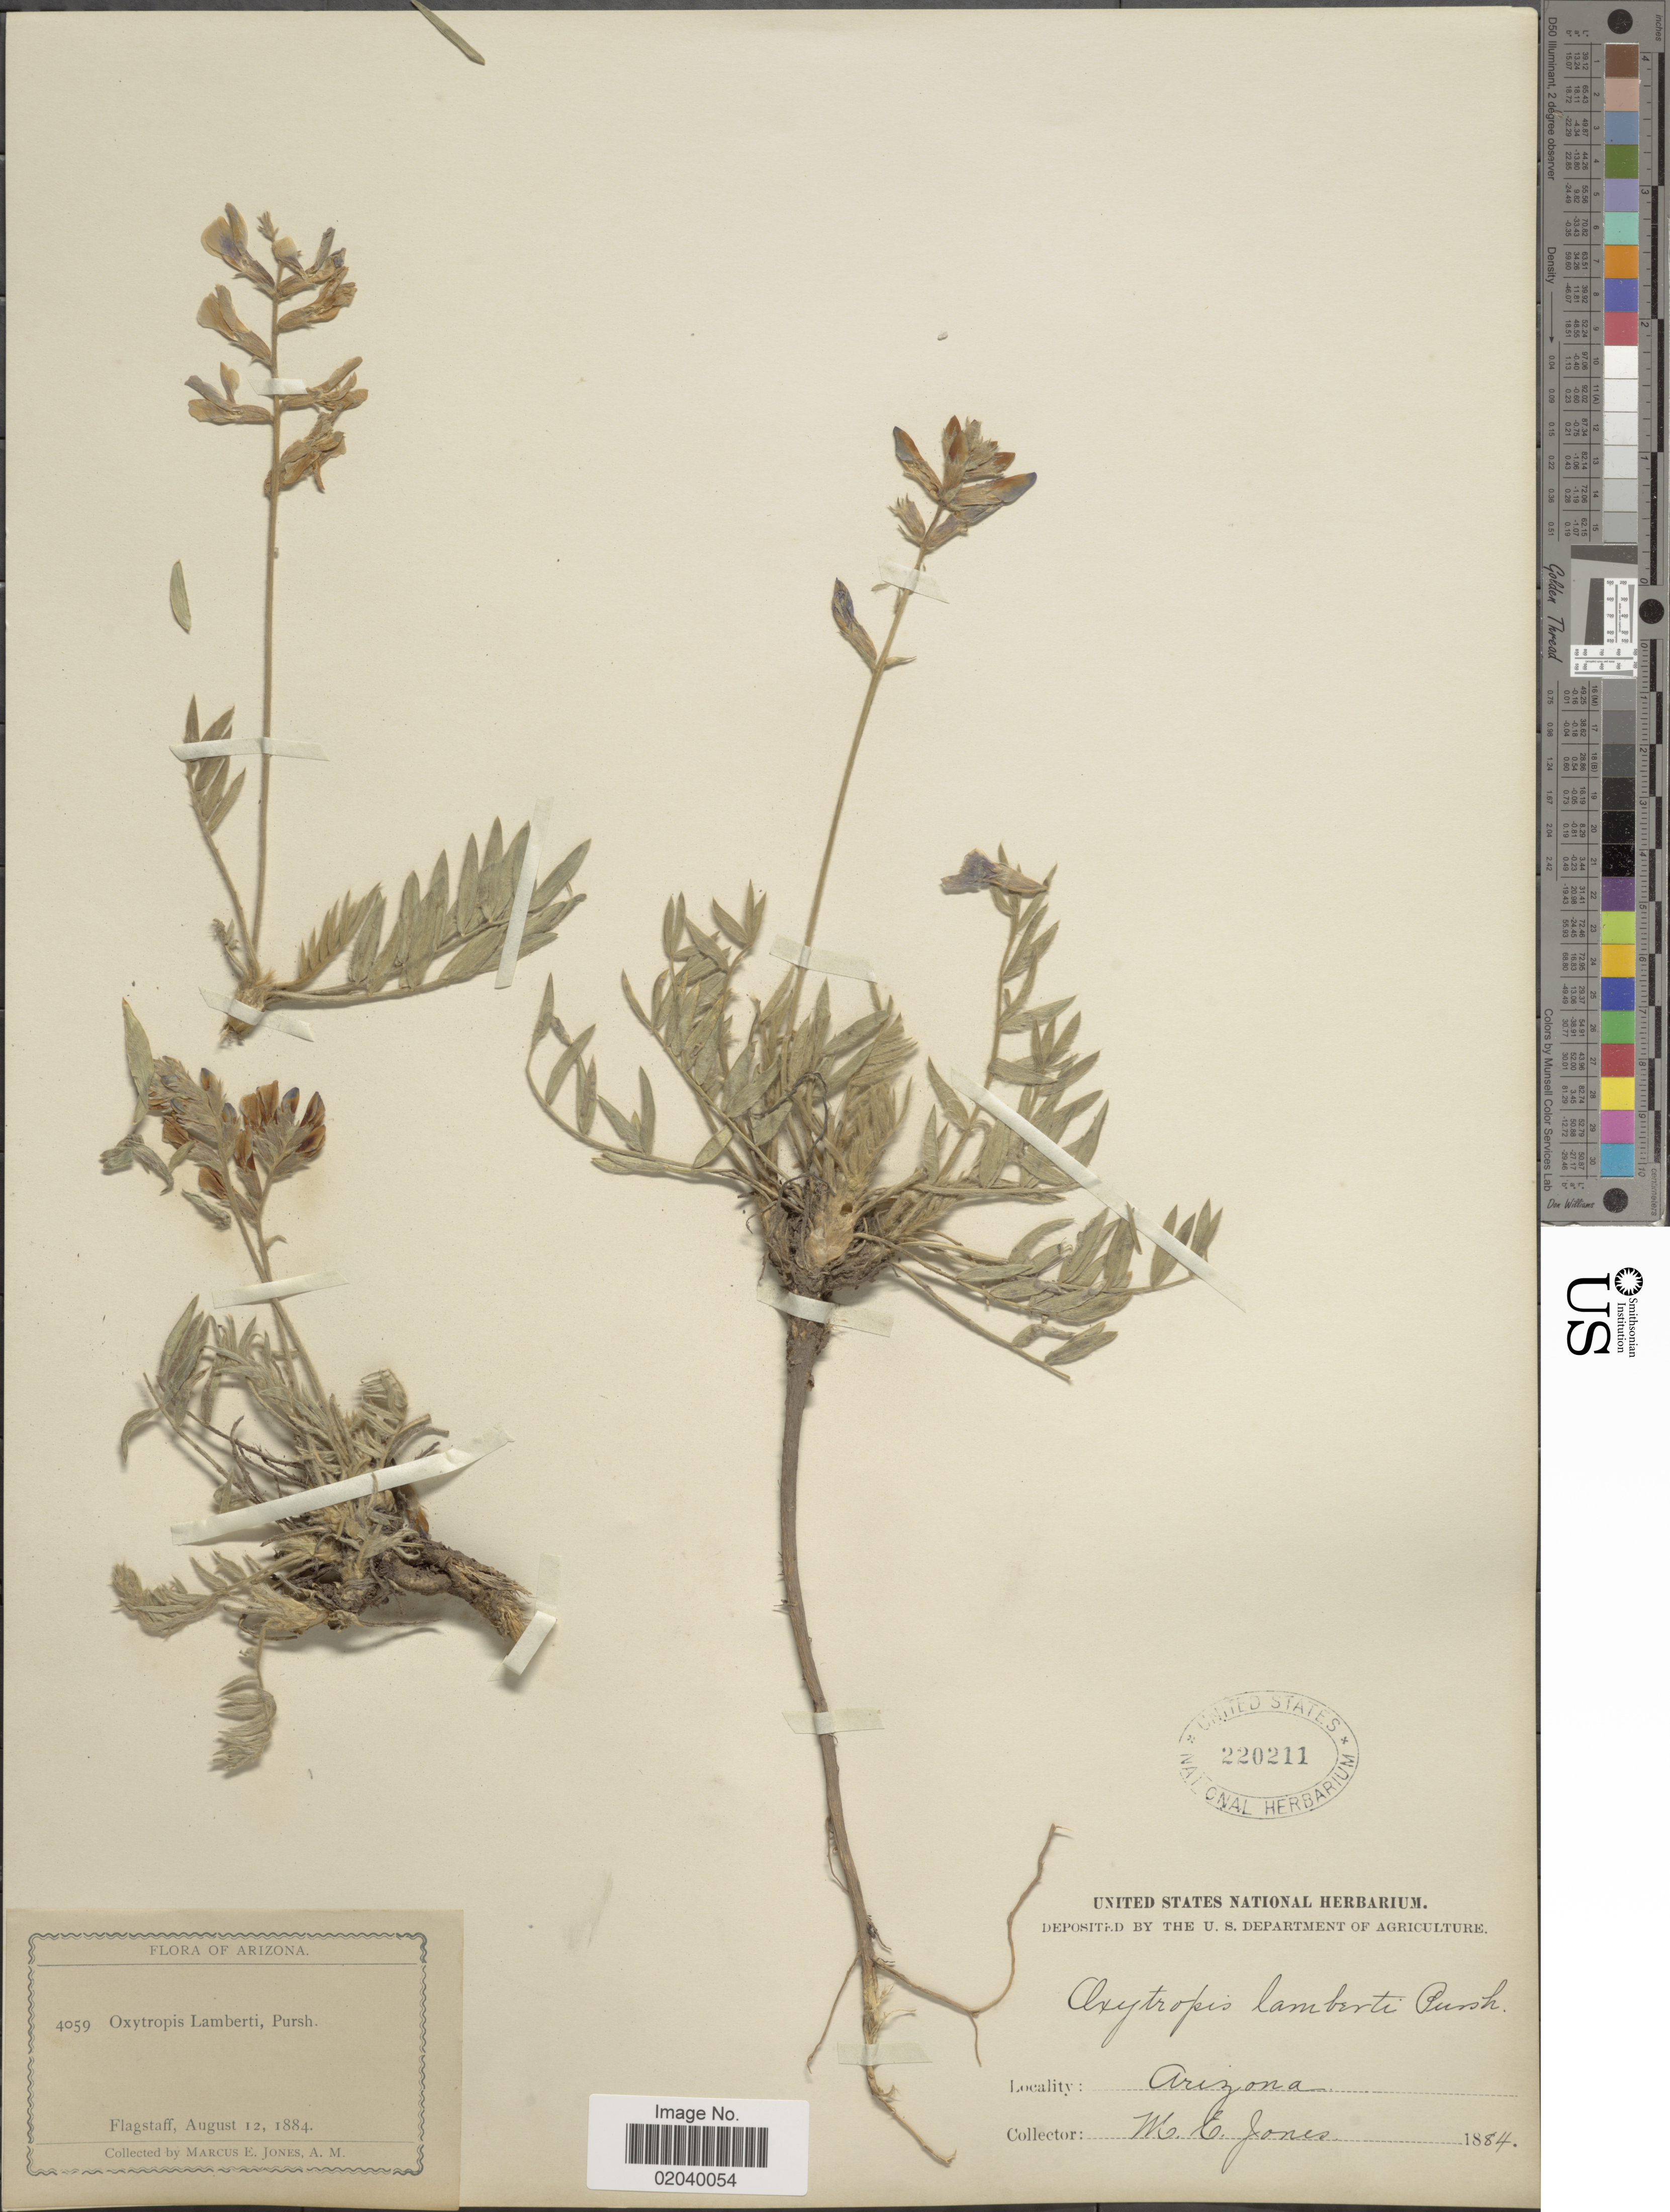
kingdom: Plantae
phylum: Tracheophyta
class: Magnoliopsida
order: Fabales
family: Fabaceae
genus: Oxytropis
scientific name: Oxytropis lambertii var. bigelovii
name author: A. Gray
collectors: M. E. Jones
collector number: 4059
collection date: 1884-08-12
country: United States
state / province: Arizona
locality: Flagstaff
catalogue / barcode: US 220211